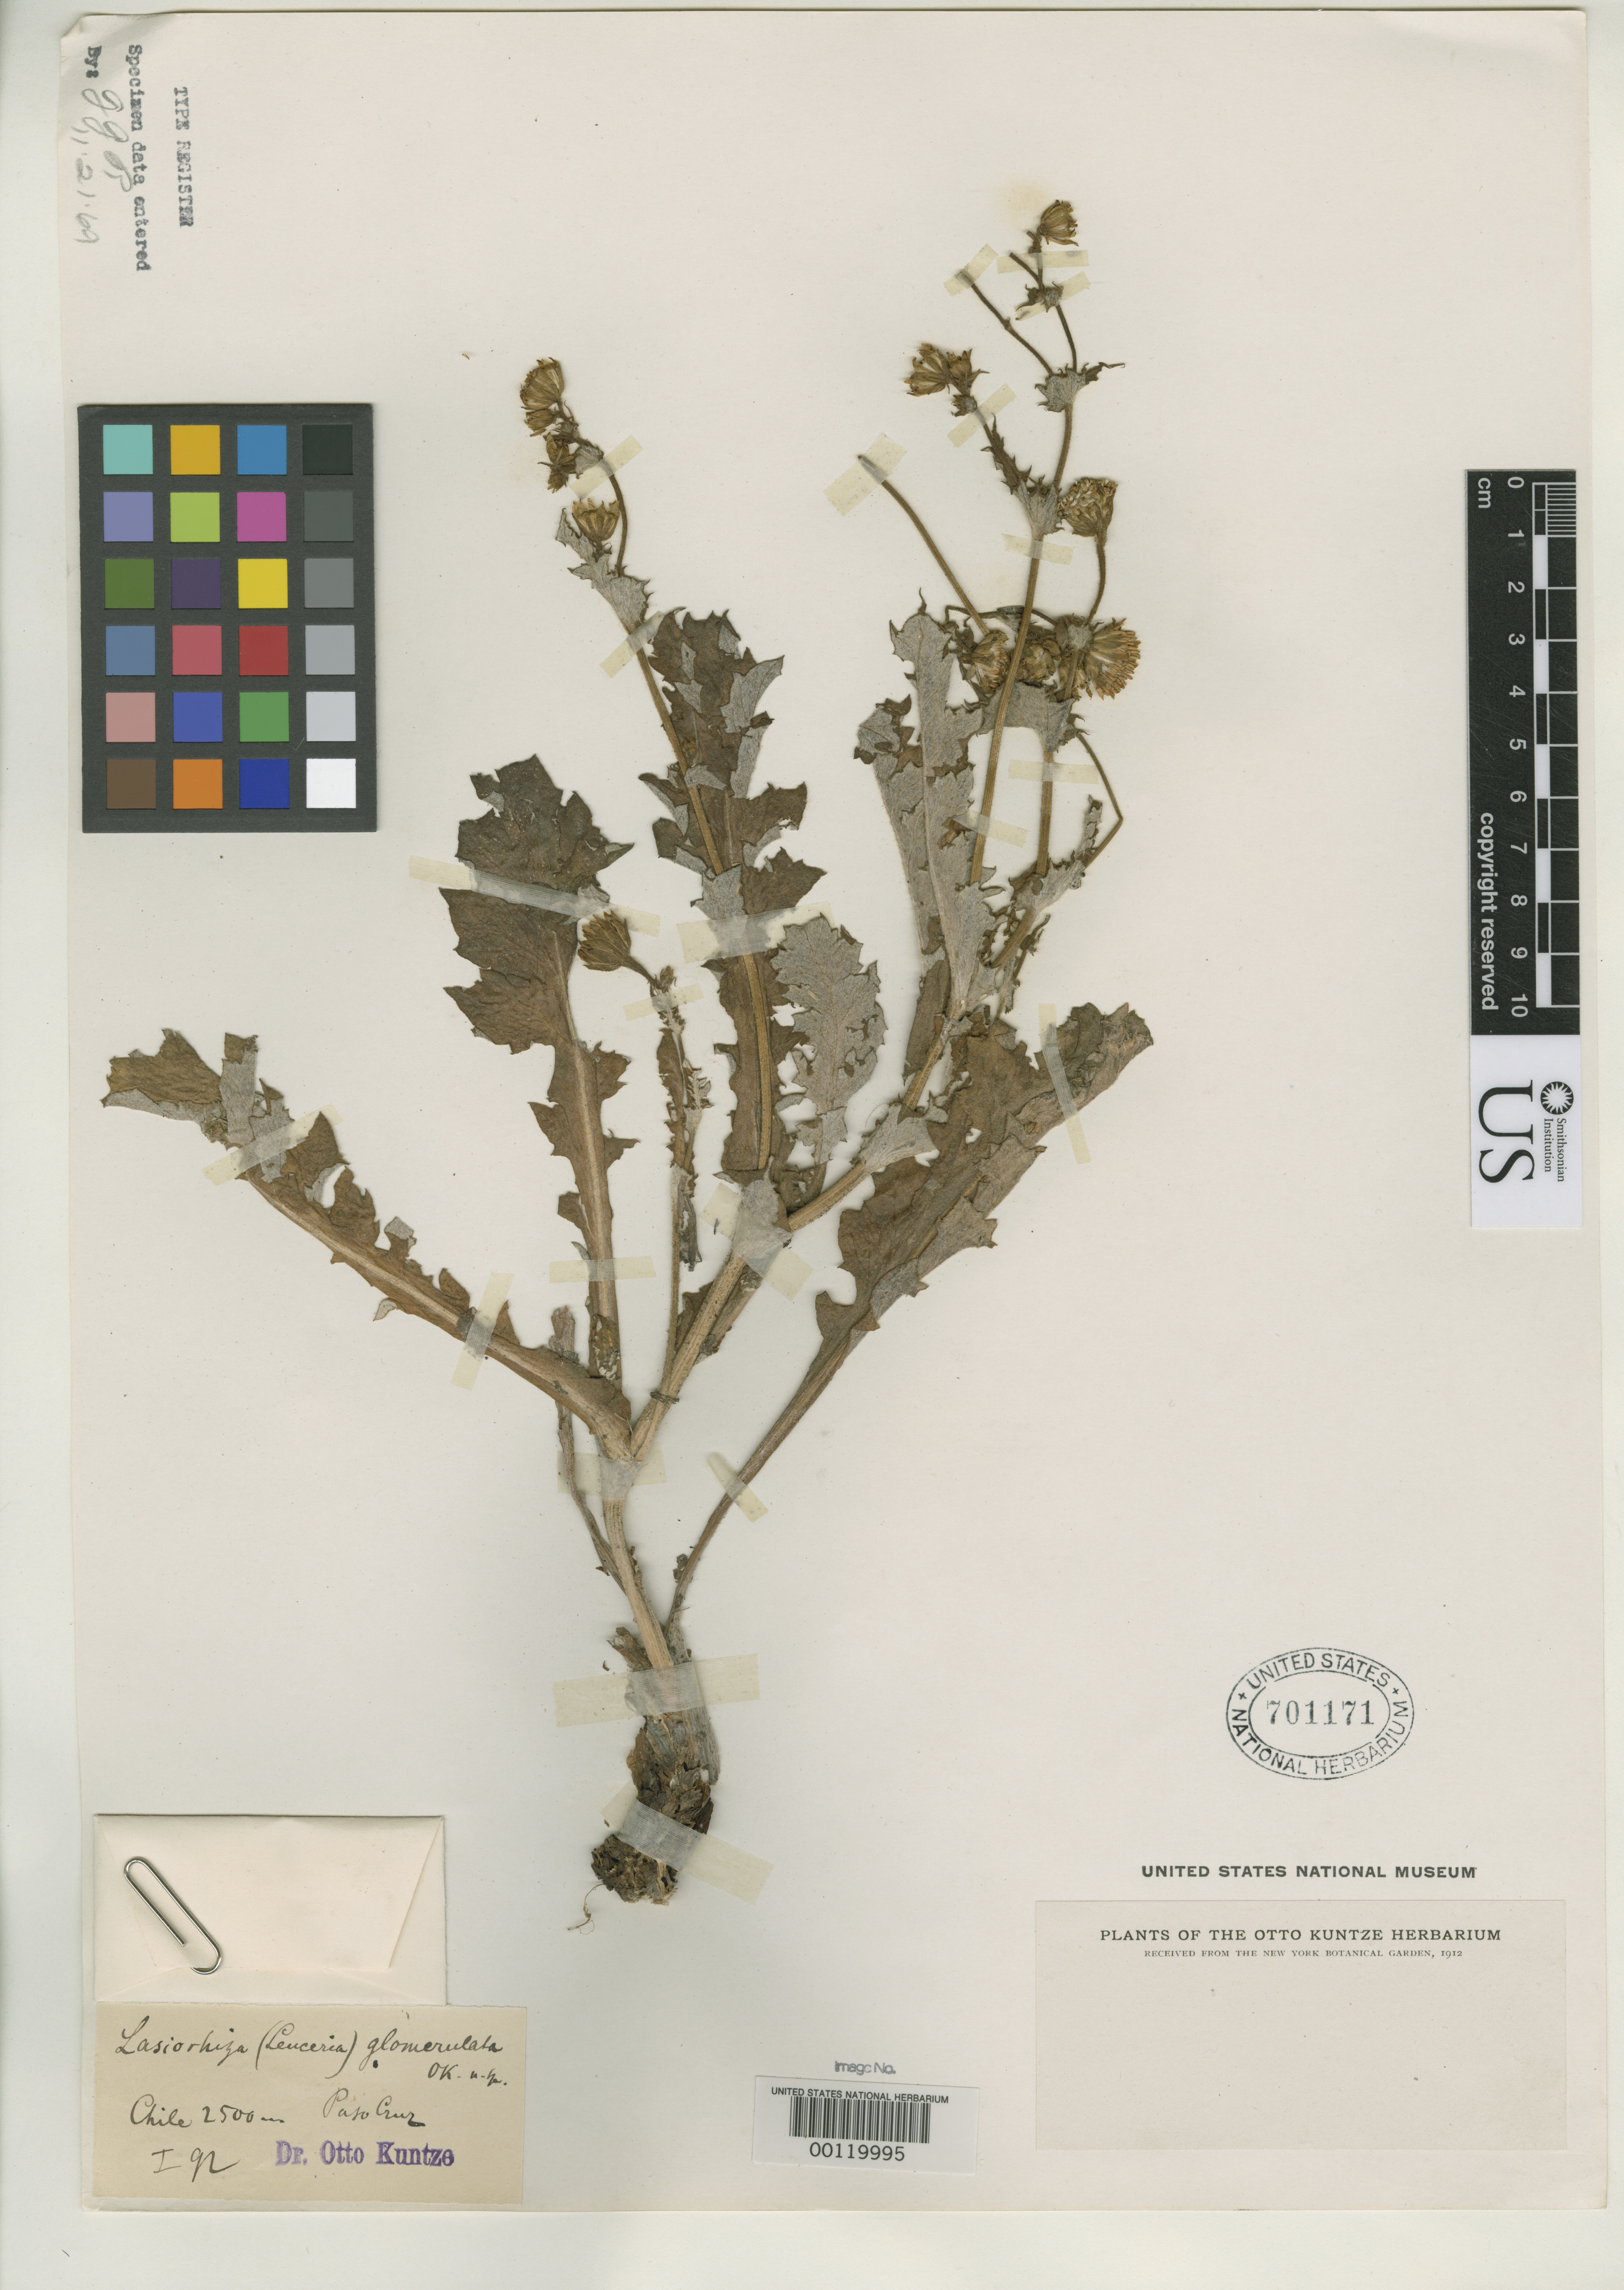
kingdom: Plantae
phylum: Tracheophyta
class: Magnoliopsida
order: Asterales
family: Asteraceae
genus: Lasiorrhiza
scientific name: Lasiorrhiza glomerulata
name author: Kuntze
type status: Type Collection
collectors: C.E.O. Kuntze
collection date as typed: Jan 1892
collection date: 1892-01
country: Chile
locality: Paso Cruz.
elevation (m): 2500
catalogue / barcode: US 701171